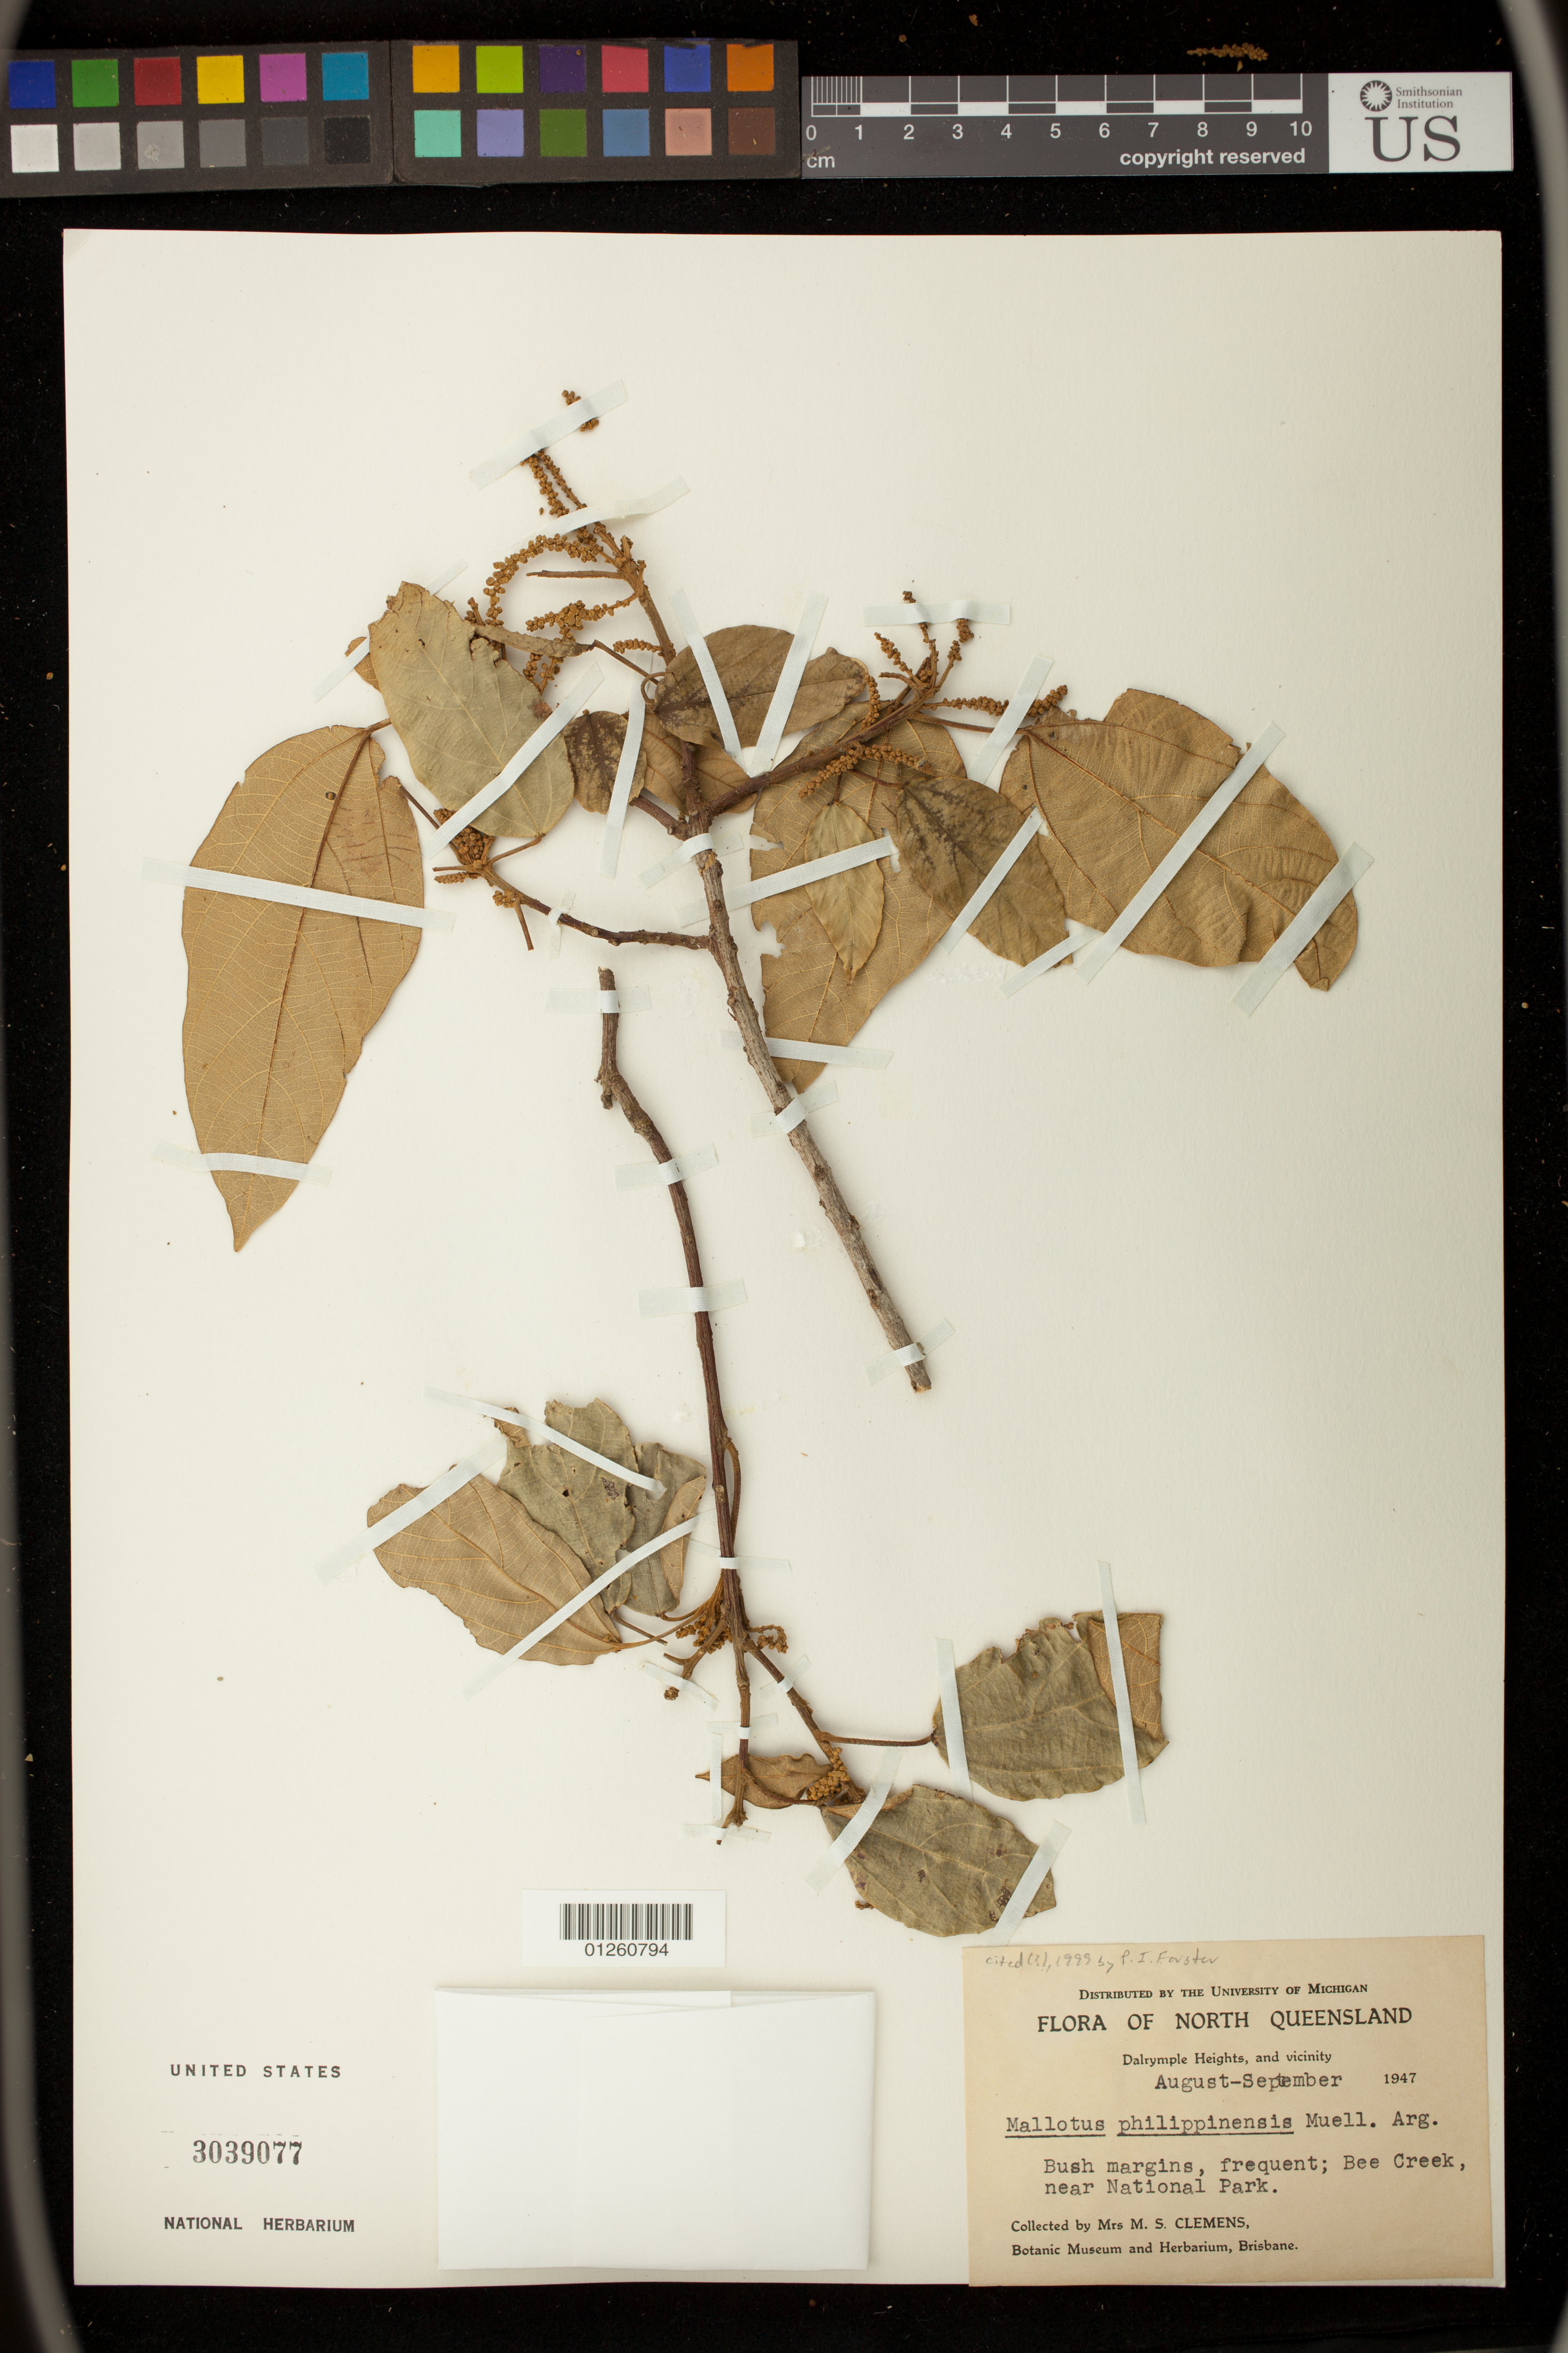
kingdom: Plantae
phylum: Tracheophyta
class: Magnoliopsida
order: Malpighiales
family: Euphorbiaceae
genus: Mallotus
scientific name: Mallotus philippensis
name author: (Lam.) Müll. Arg.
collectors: M. S. Clemens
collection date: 1947-08/1947-09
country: Australia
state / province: Queensland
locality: Dalrymple Heights, and vicinity. Bee Creek, near National Park.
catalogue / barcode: US 3039077